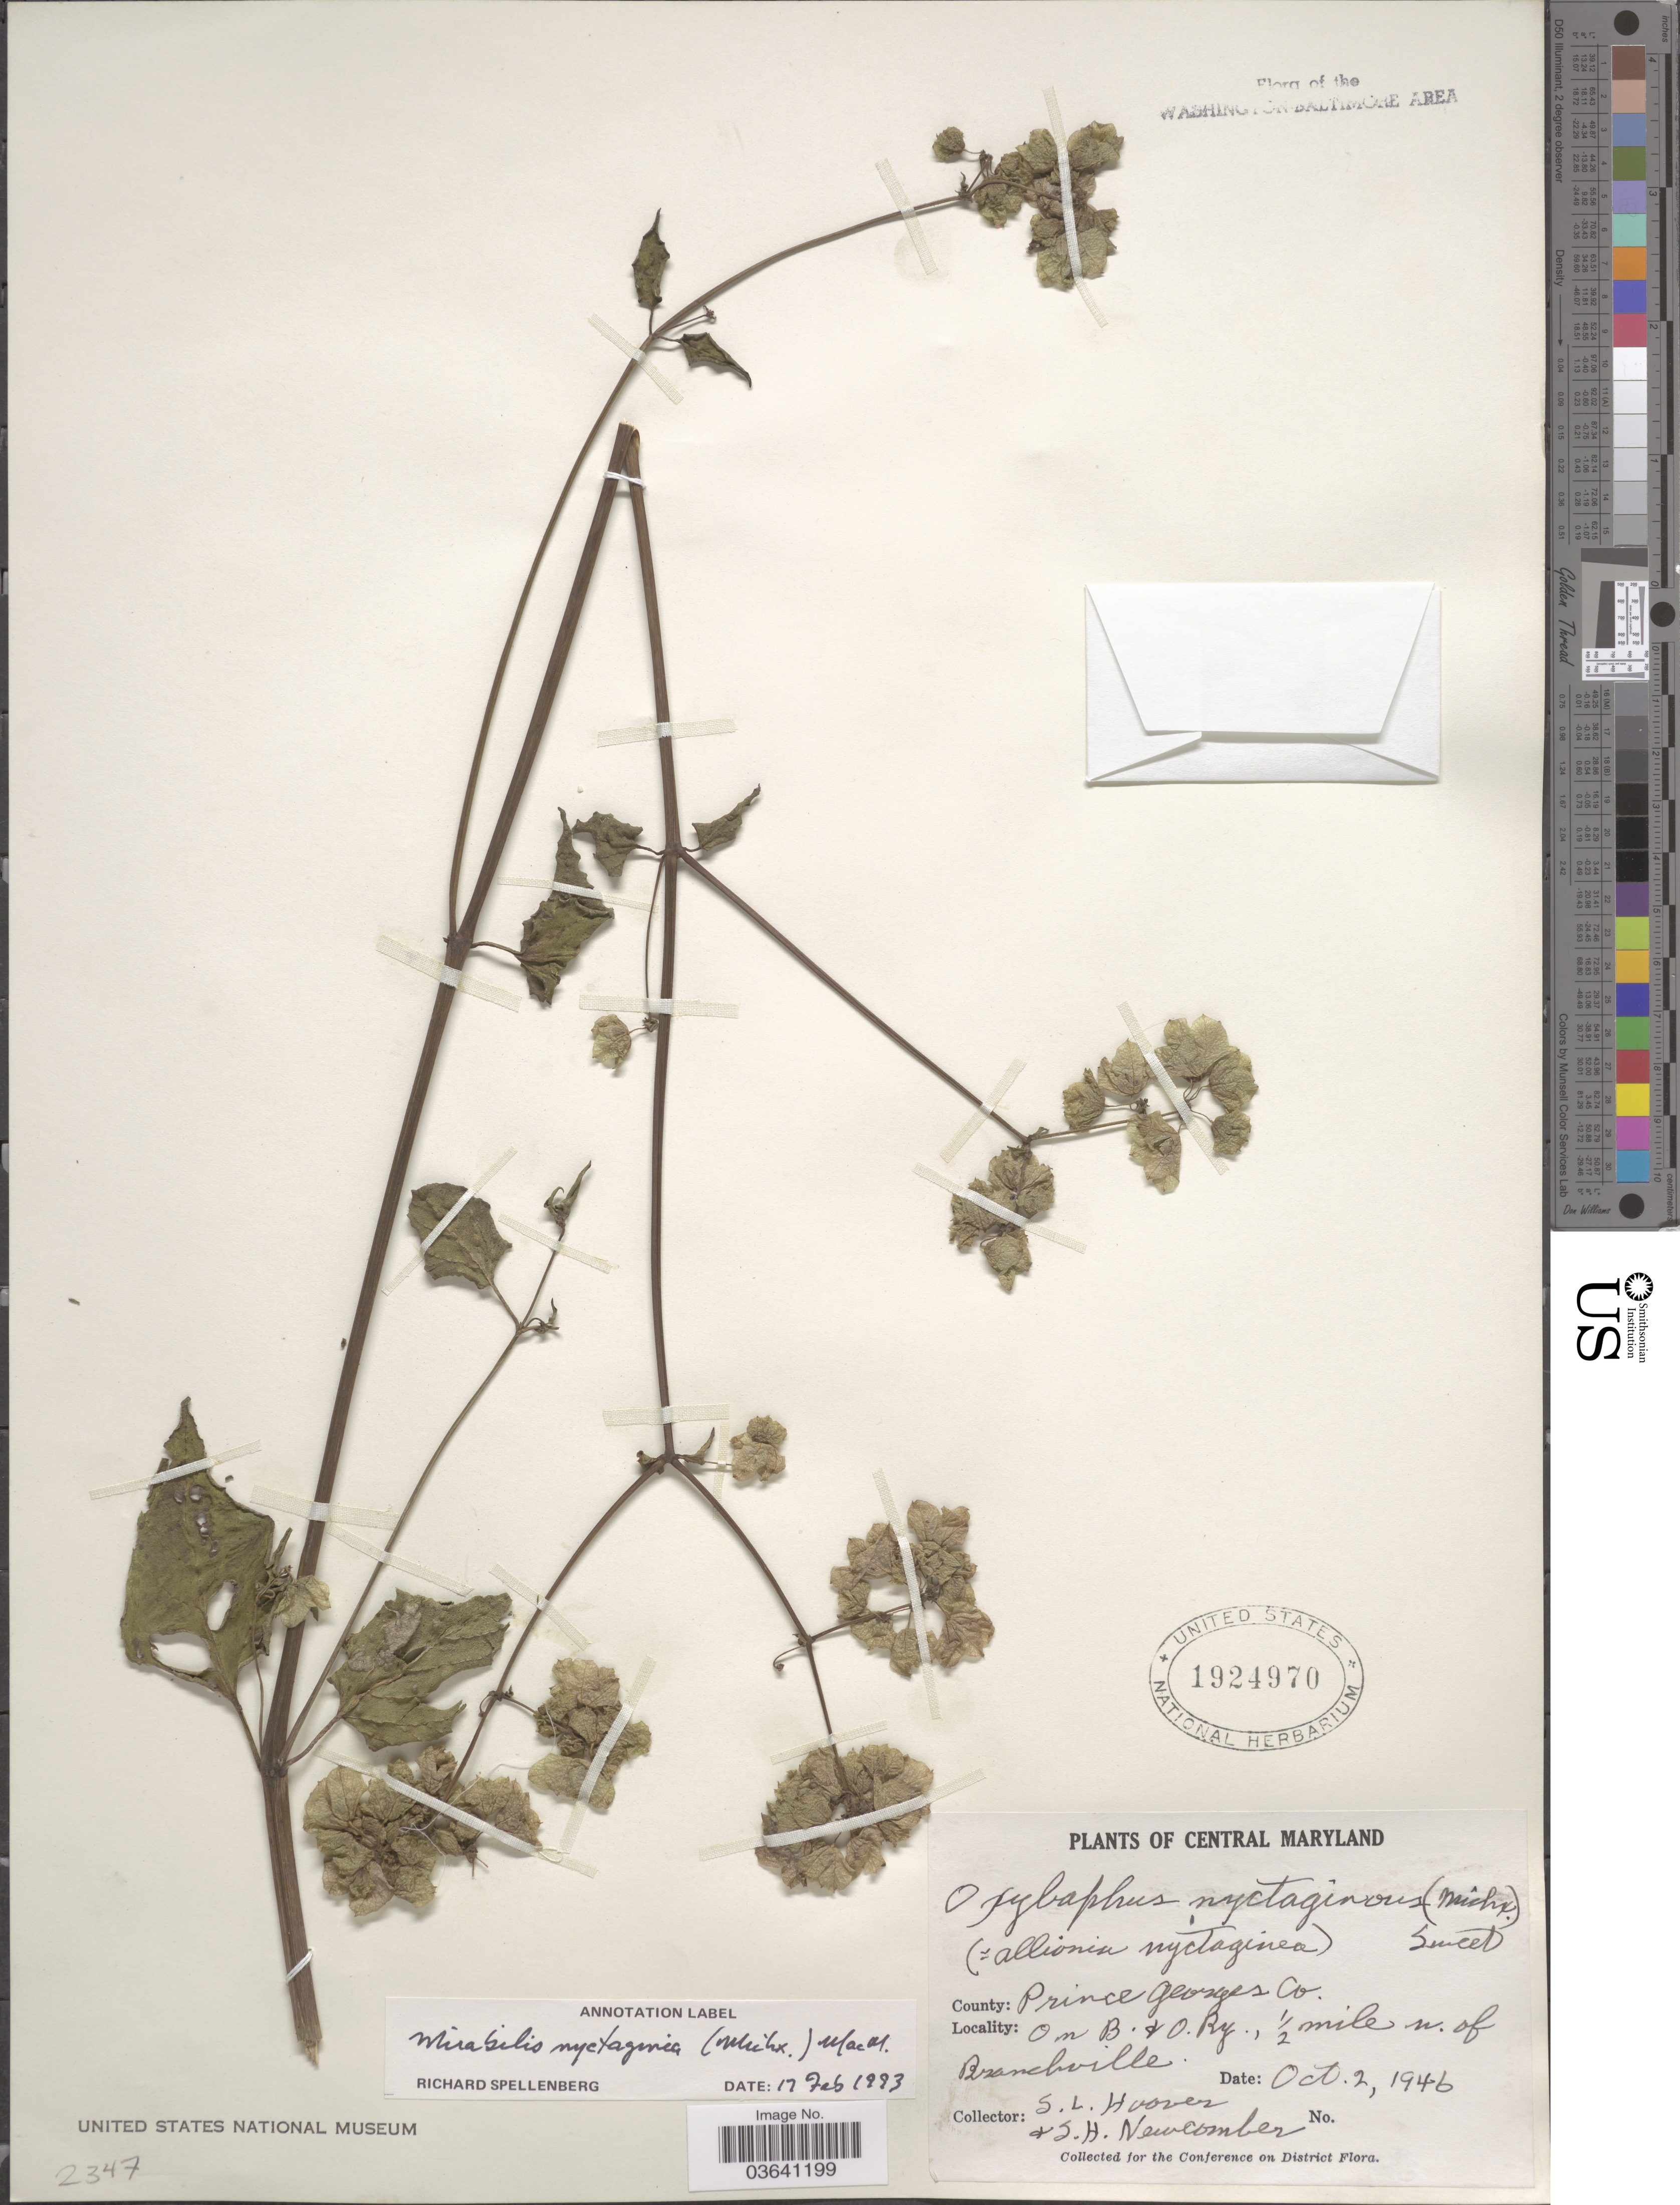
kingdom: Plantae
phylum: Tracheophyta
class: Magnoliopsida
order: Caryophyllales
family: Nyctaginaceae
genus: Mirabilis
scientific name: Mirabilis nyctaginea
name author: (Michx.) MacMill.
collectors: S. L. Hoover & S. Newcomber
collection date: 1946-10-20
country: United States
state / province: Maryland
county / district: Prince George's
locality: Central Maryland. County: Prince Georges Co. On B. & O. Ry., ½ mile n. of Branchville.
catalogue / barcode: US 1924970